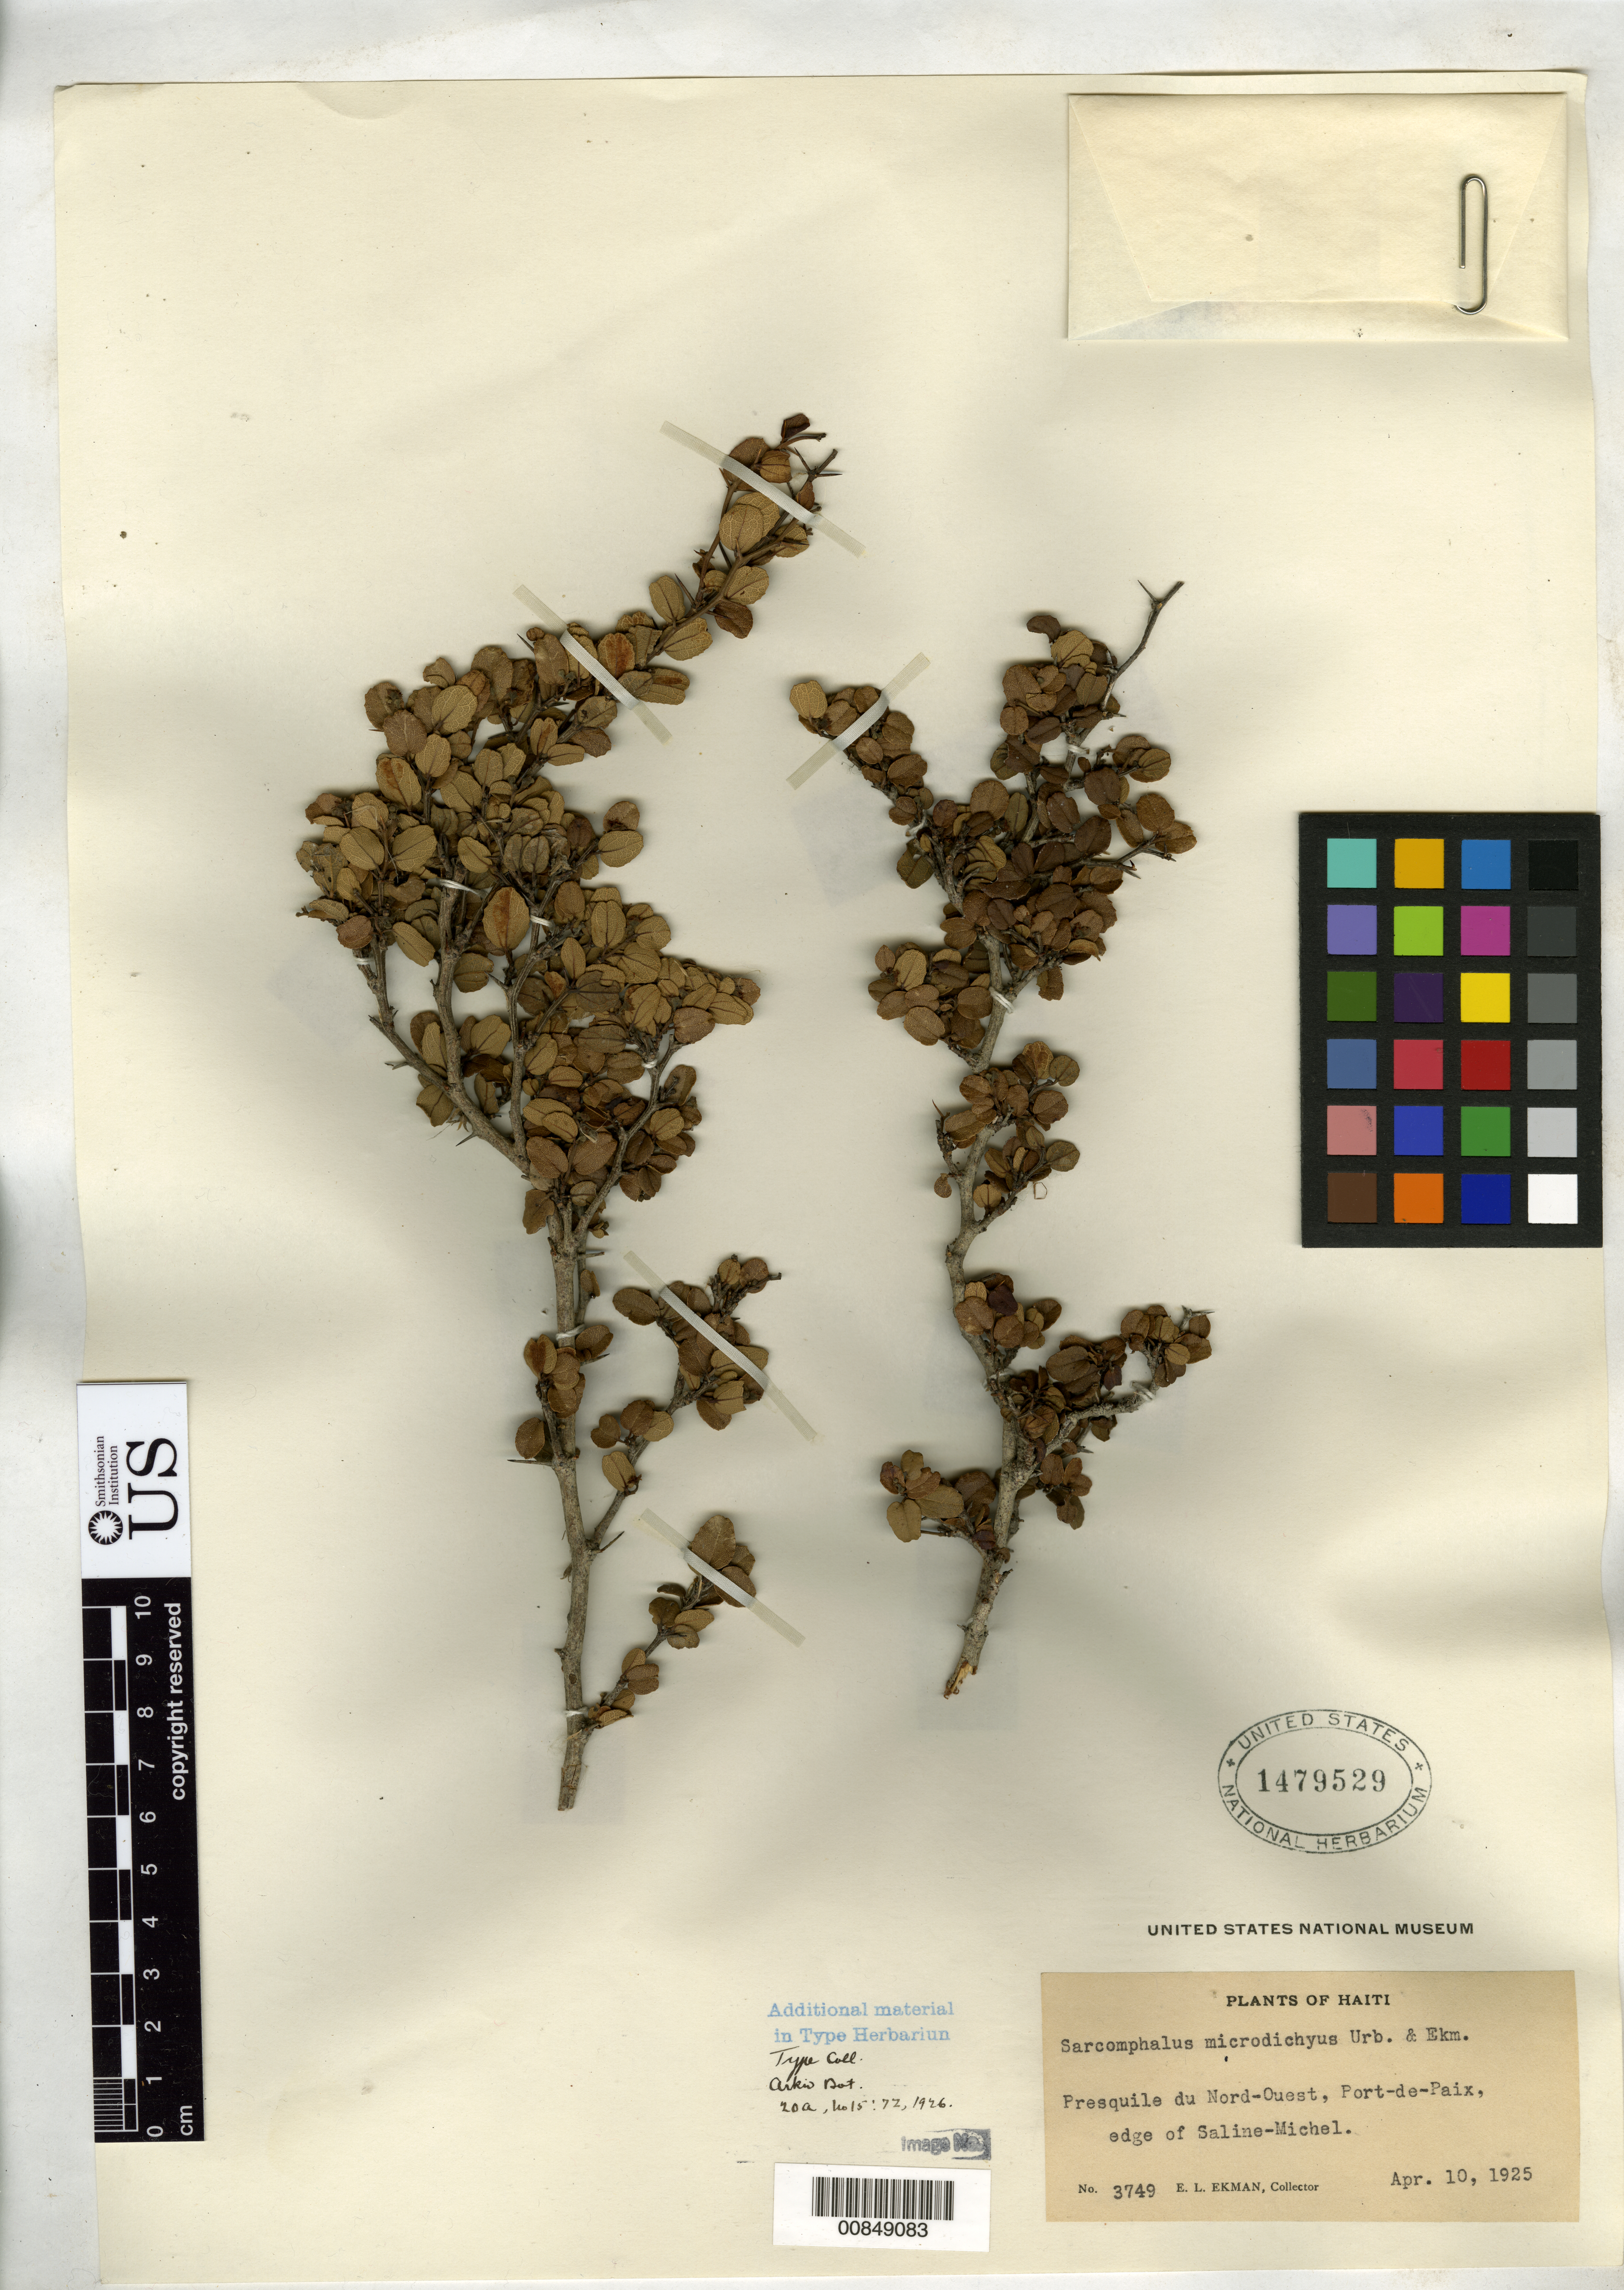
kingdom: Plantae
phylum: Tracheophyta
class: Magnoliopsida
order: Rosales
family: Rhamnaceae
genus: Sarcomphalus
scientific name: Sarcomphalus microdictyus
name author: Urb. & Ekman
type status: Isotype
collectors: E. L. Ekman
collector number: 3749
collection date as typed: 10 Apr 1925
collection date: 1925-04-10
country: Haiti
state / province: Nord-Ouest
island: Hispaniola Island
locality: Port-de-paix, edge of Saline Michel.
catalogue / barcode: US 1479529